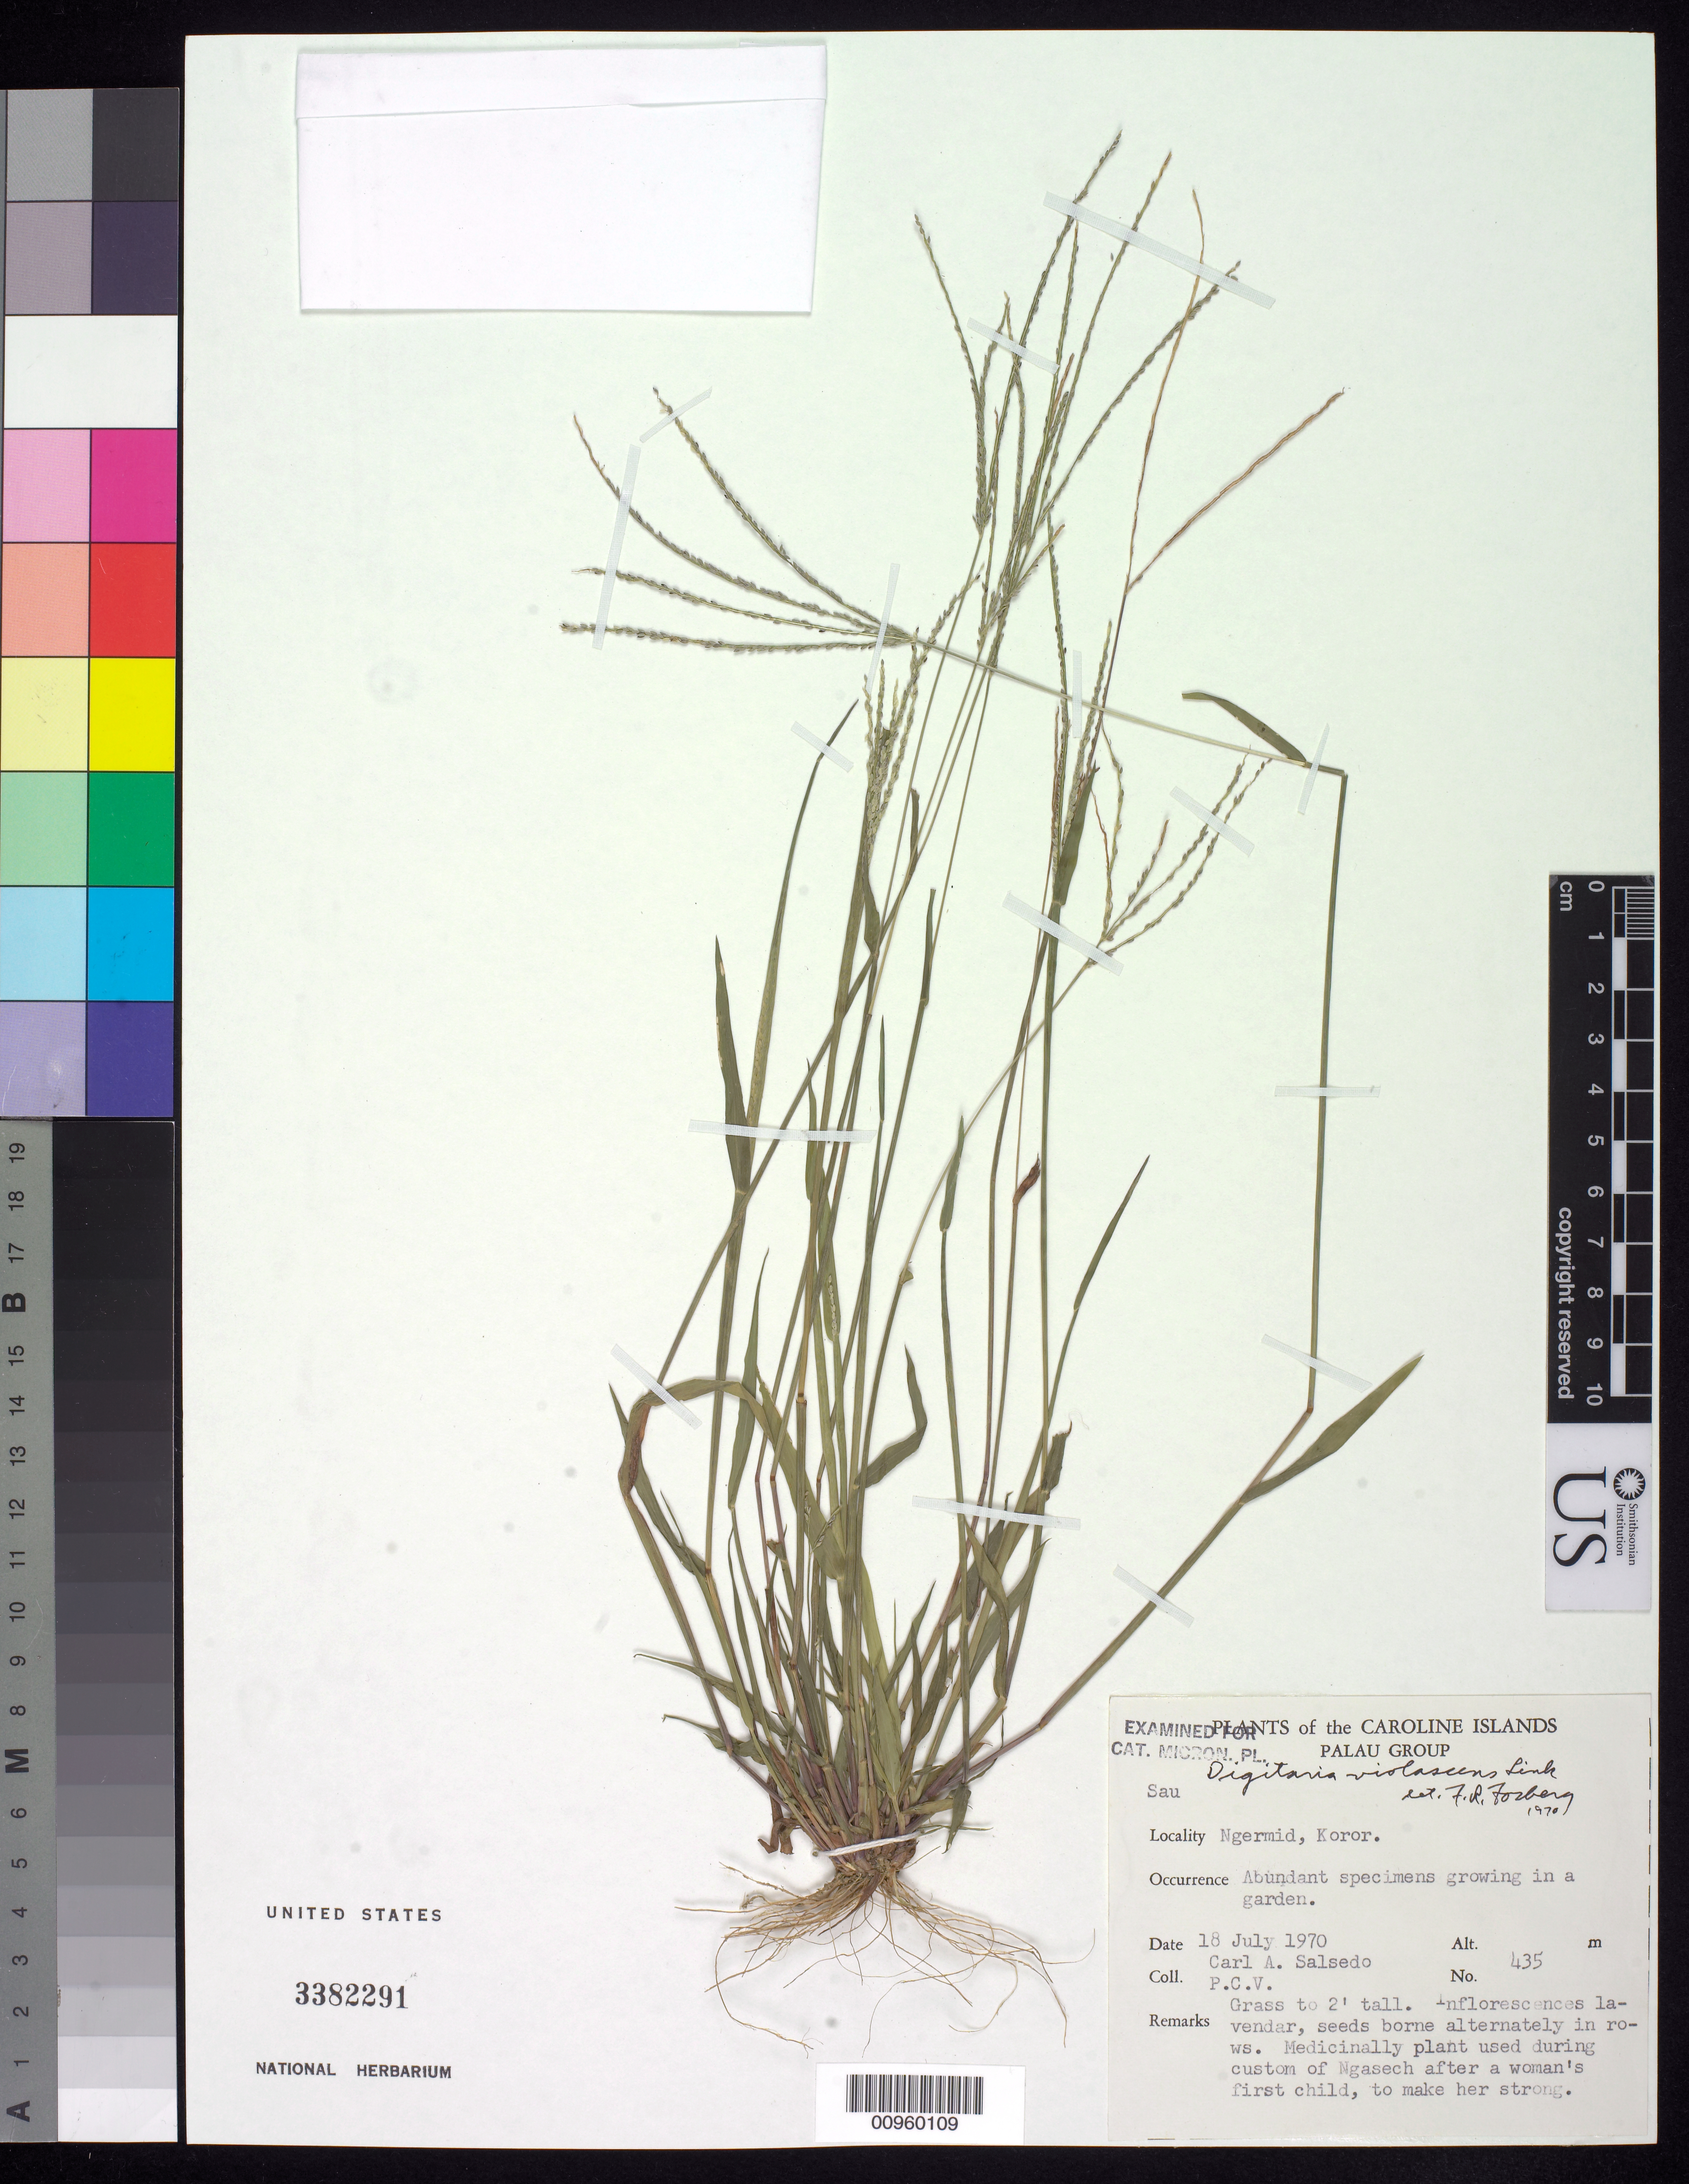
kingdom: Plantae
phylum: Tracheophyta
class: Liliopsida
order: Poales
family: Poaceae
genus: Digitaria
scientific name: Digitaria violascens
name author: Link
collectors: C.A. Salsedo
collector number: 435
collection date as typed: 18 Jul 1970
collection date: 1970-07-18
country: Palau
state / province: Koror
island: Oreor (Koror)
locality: Ngermid. Abundant specimens growing in a garden.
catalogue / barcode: US 3382291